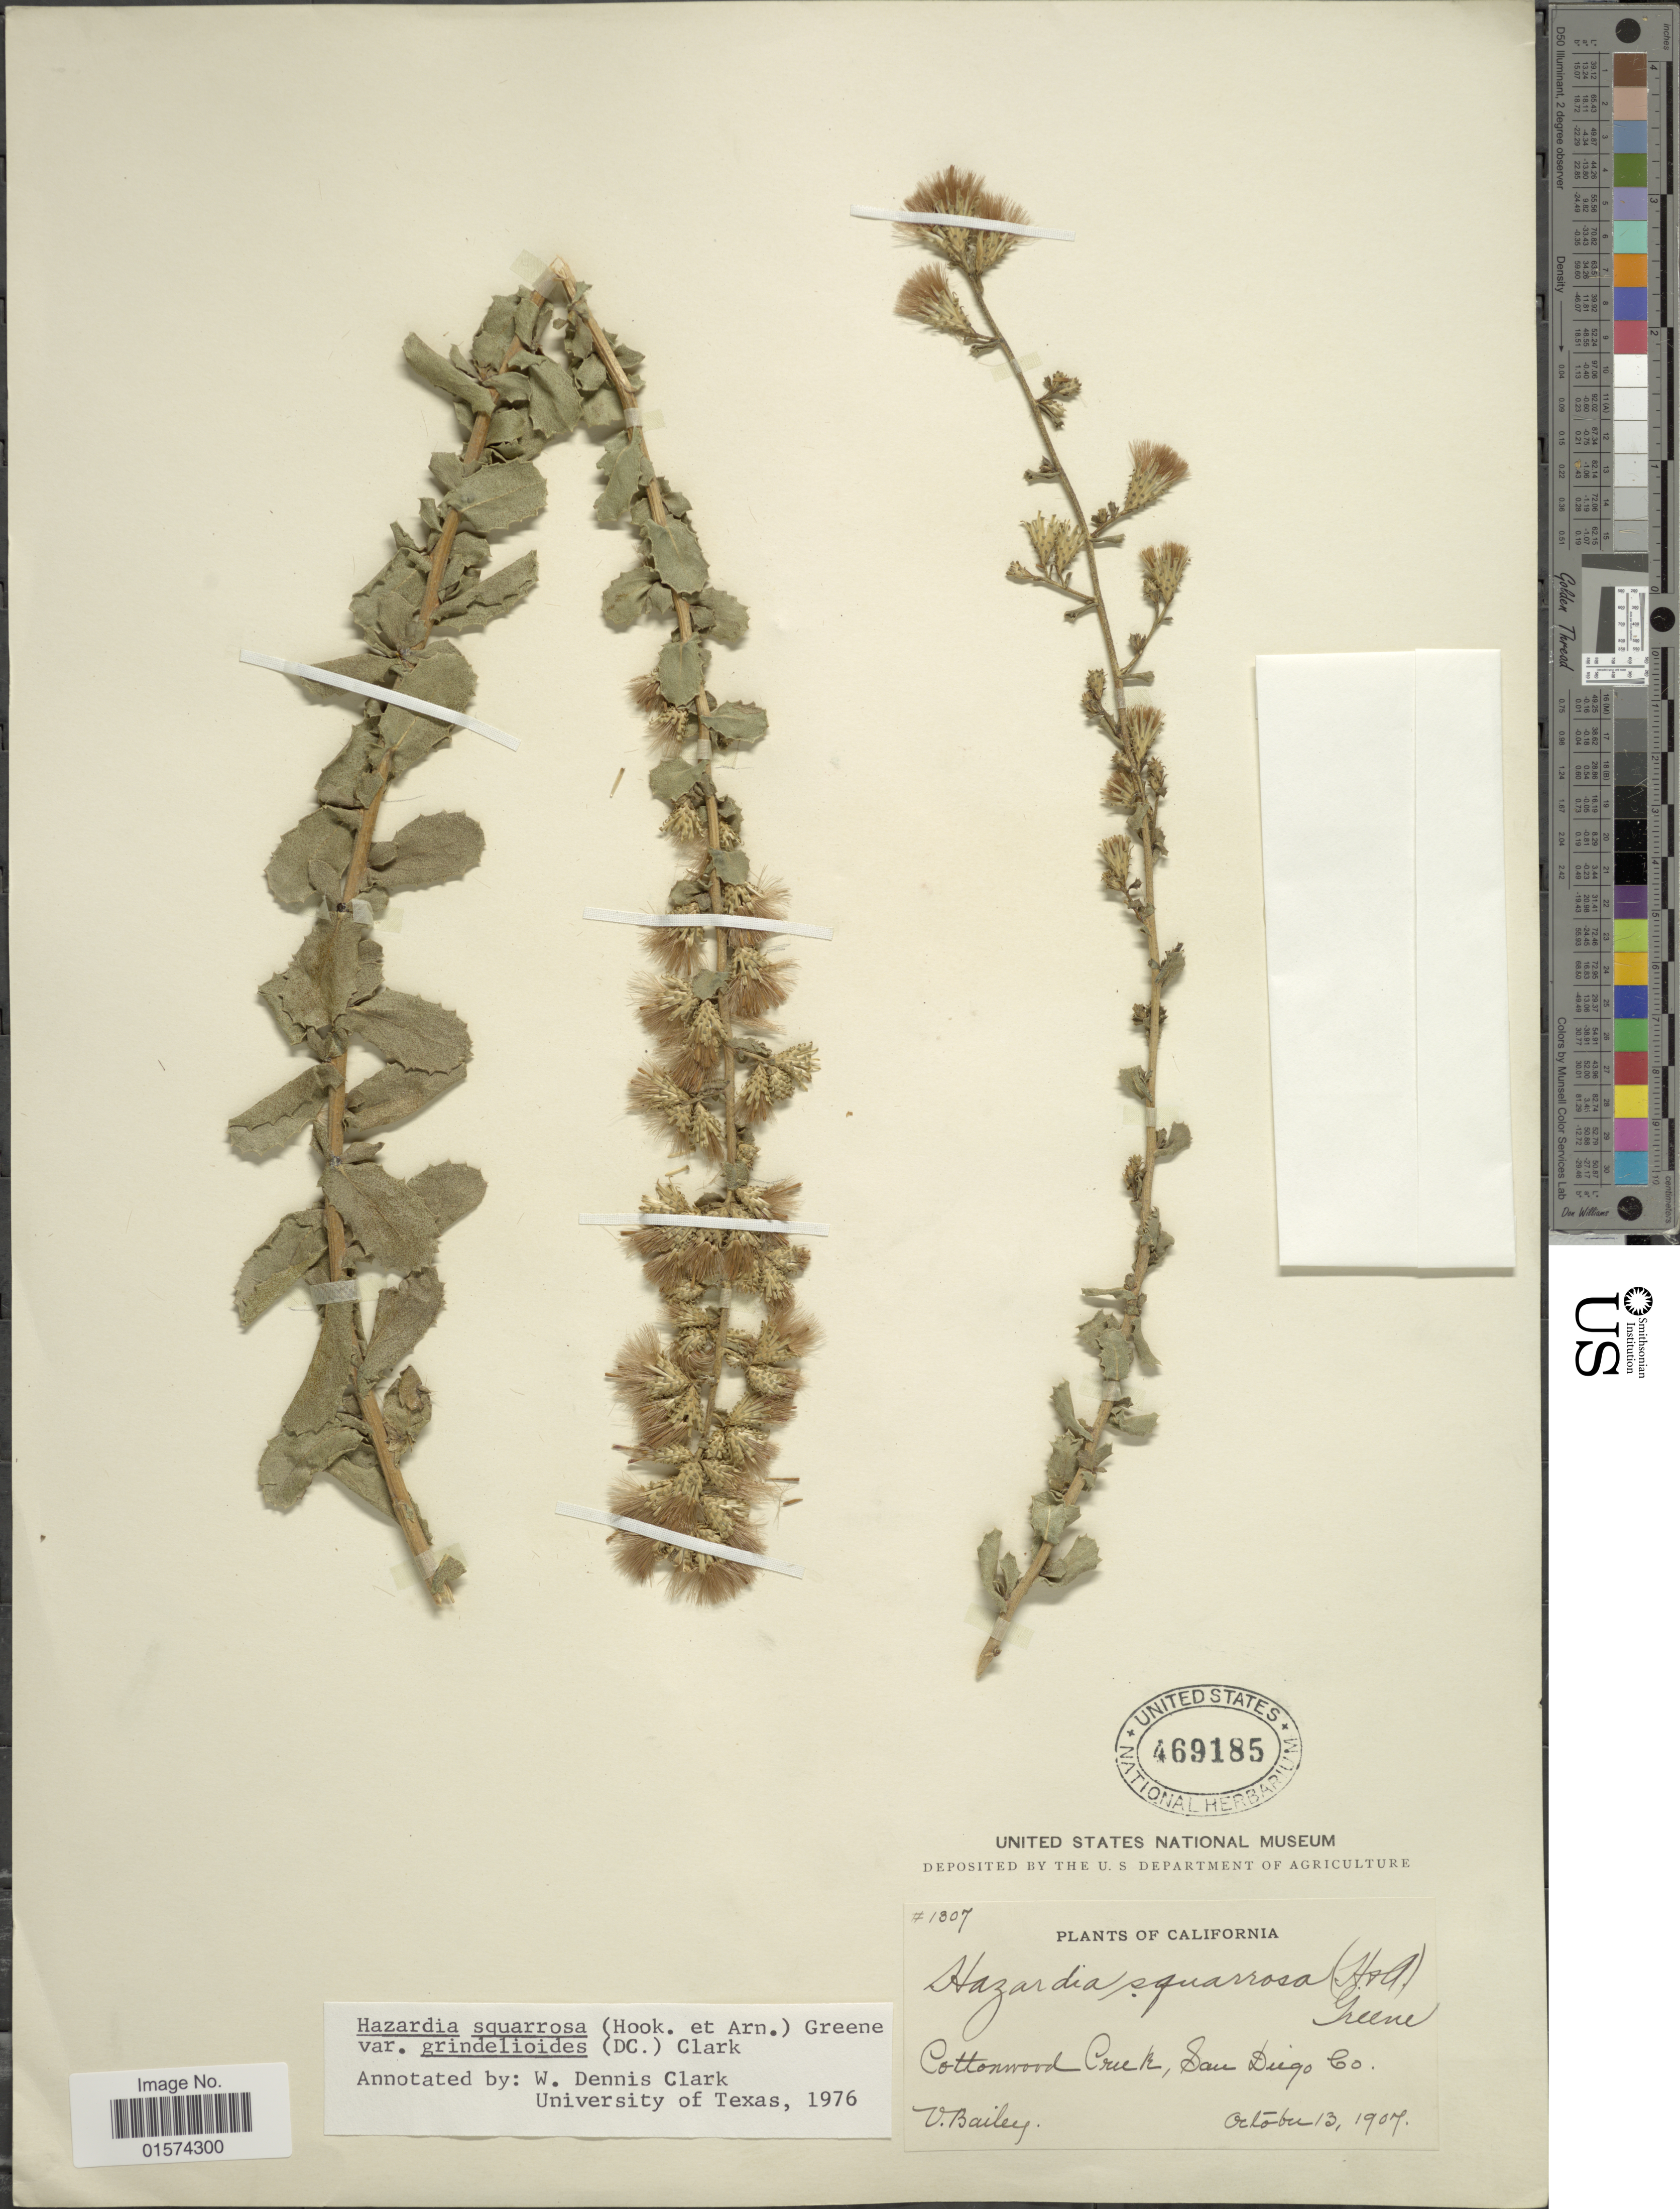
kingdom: Plantae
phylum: Tracheophyta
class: Magnoliopsida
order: Asterales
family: Asteraceae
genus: Hazardia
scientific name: Hazardia squarrosa var. grindelioides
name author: (DC.) W.D. Clark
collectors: V. Bailey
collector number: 1307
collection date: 1907-10-13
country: United States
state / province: California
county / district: San Diego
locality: Cottonwood Creek, San Diego Co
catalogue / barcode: US 469185